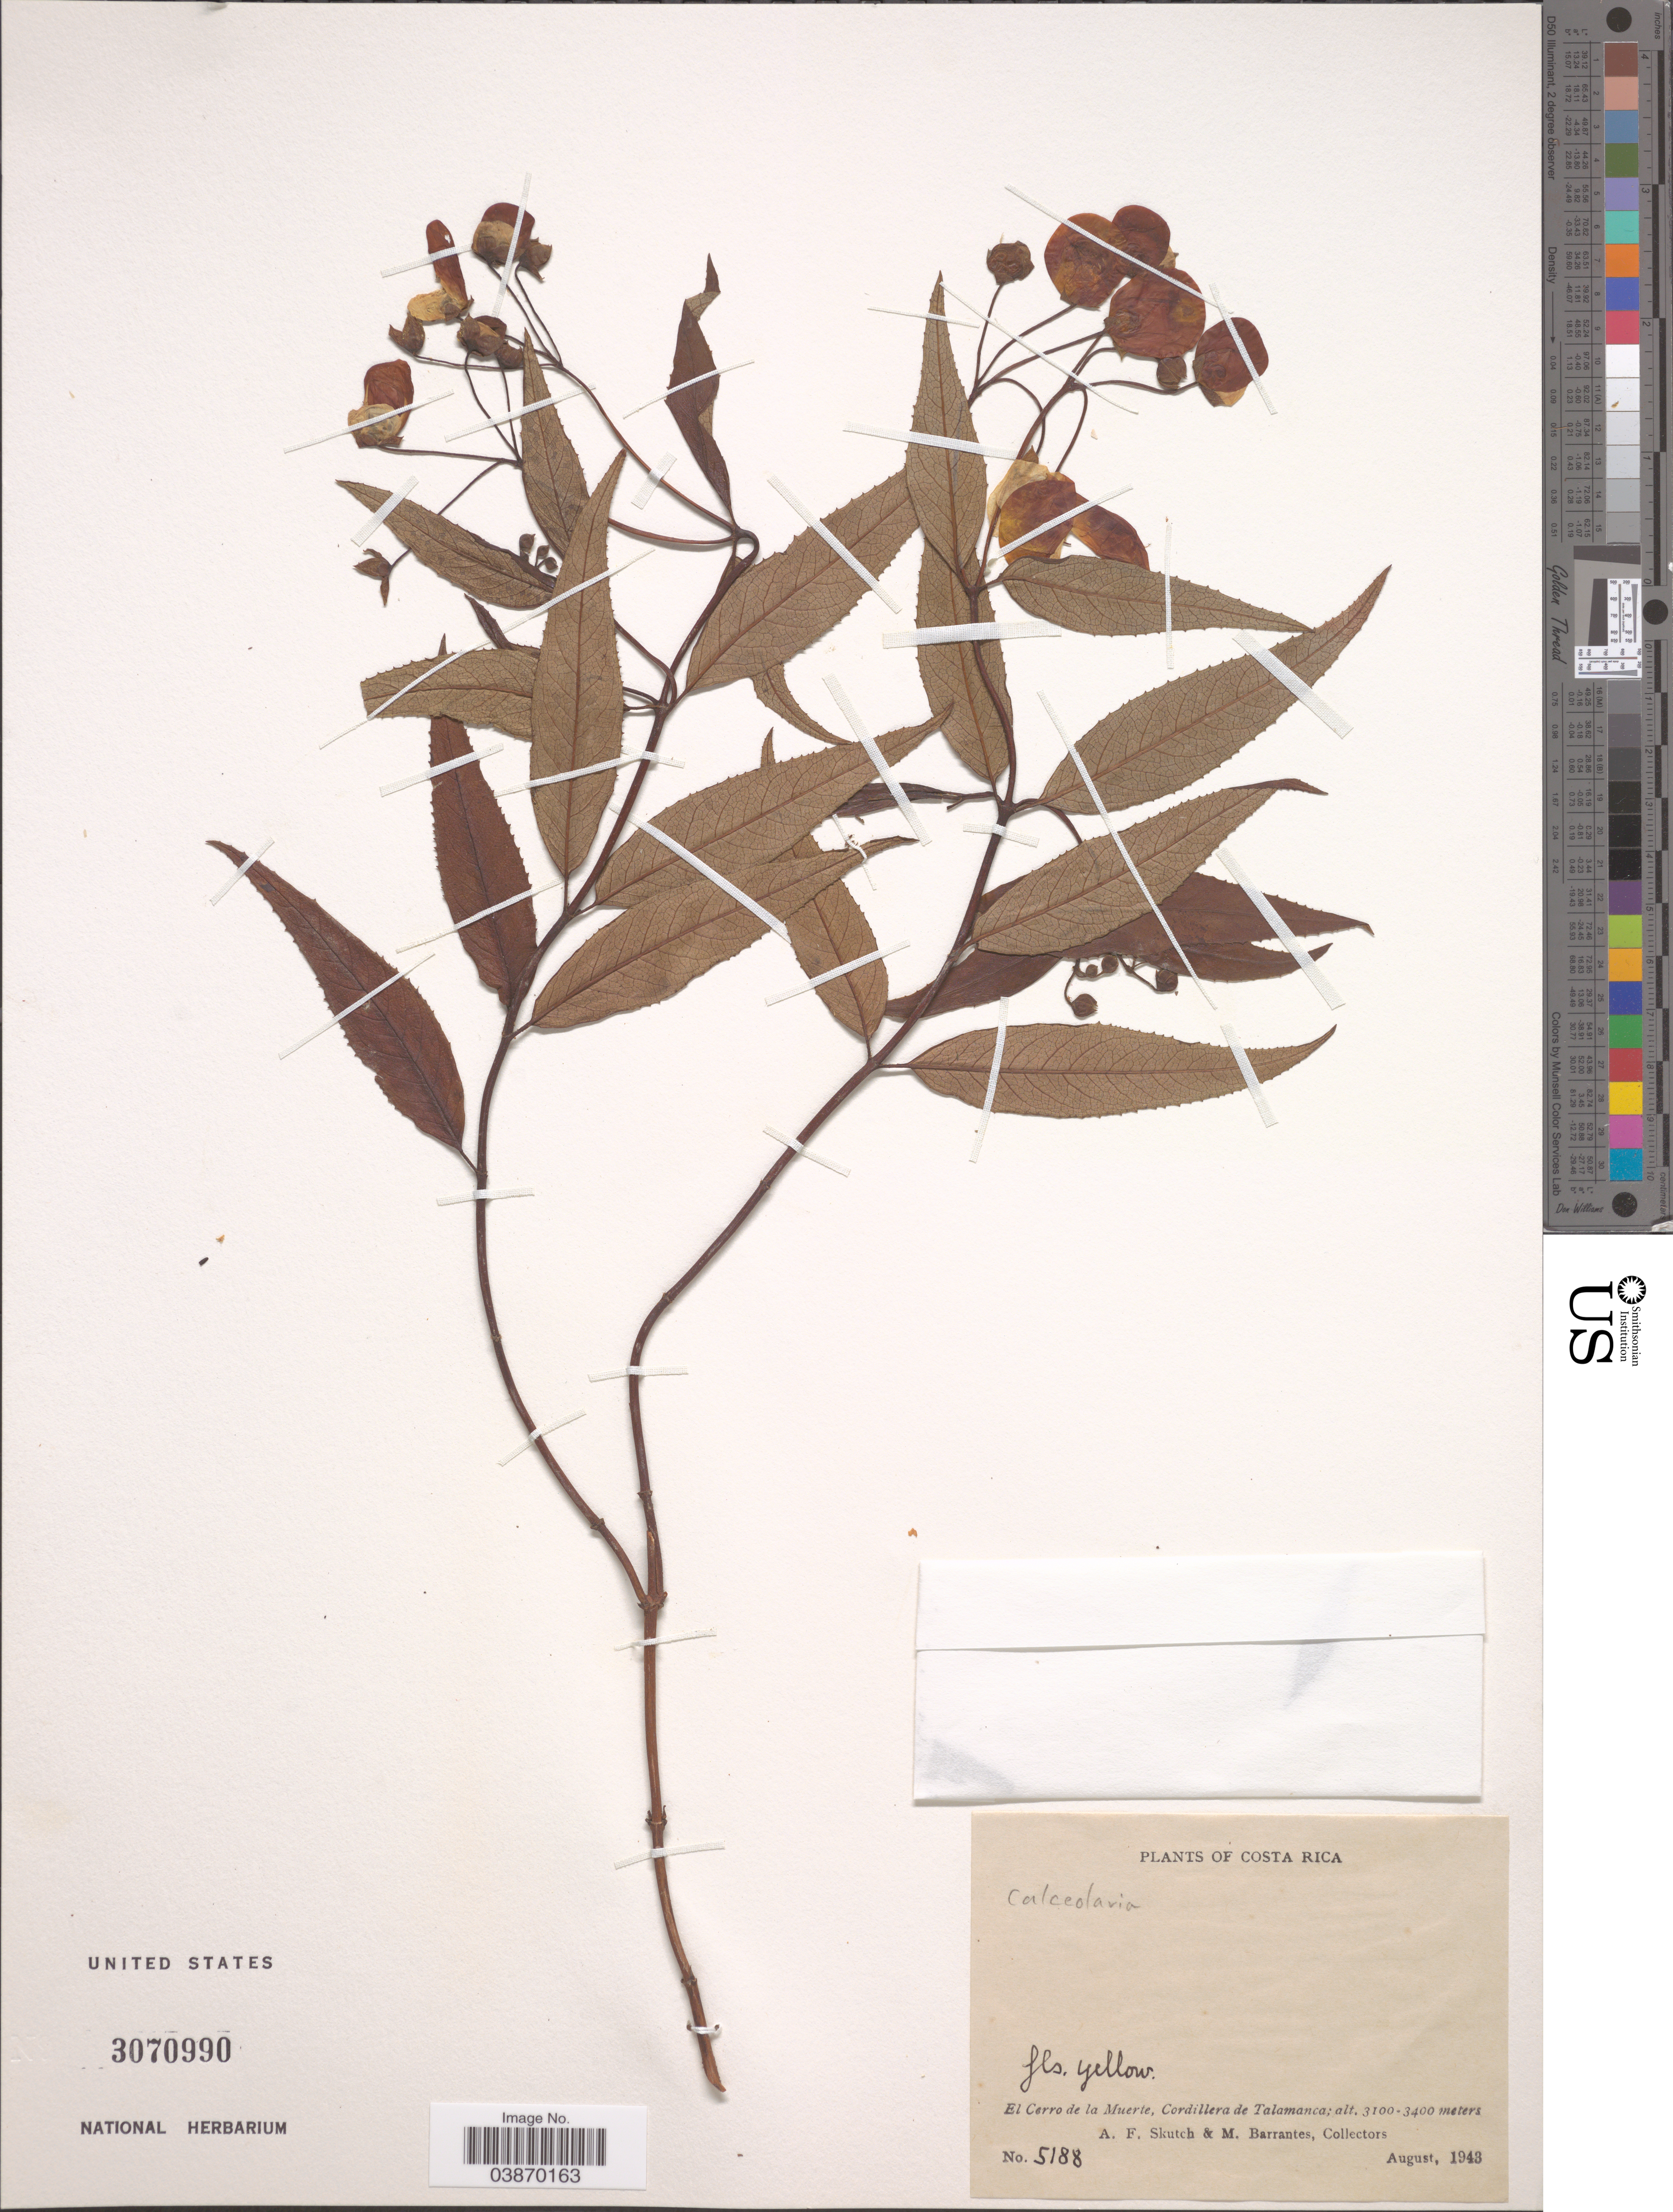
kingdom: Plantae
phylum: Tracheophyta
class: Magnoliopsida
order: Lamiales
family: Calceolariaceae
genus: Calceolaria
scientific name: Calceolaria sp.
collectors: A. F. Skutch & M. Barrantes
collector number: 5188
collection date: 1943-08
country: Costa Rica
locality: El Cerro de la Muerte, Cordillera de Talamanca.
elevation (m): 3100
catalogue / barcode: US 3070990